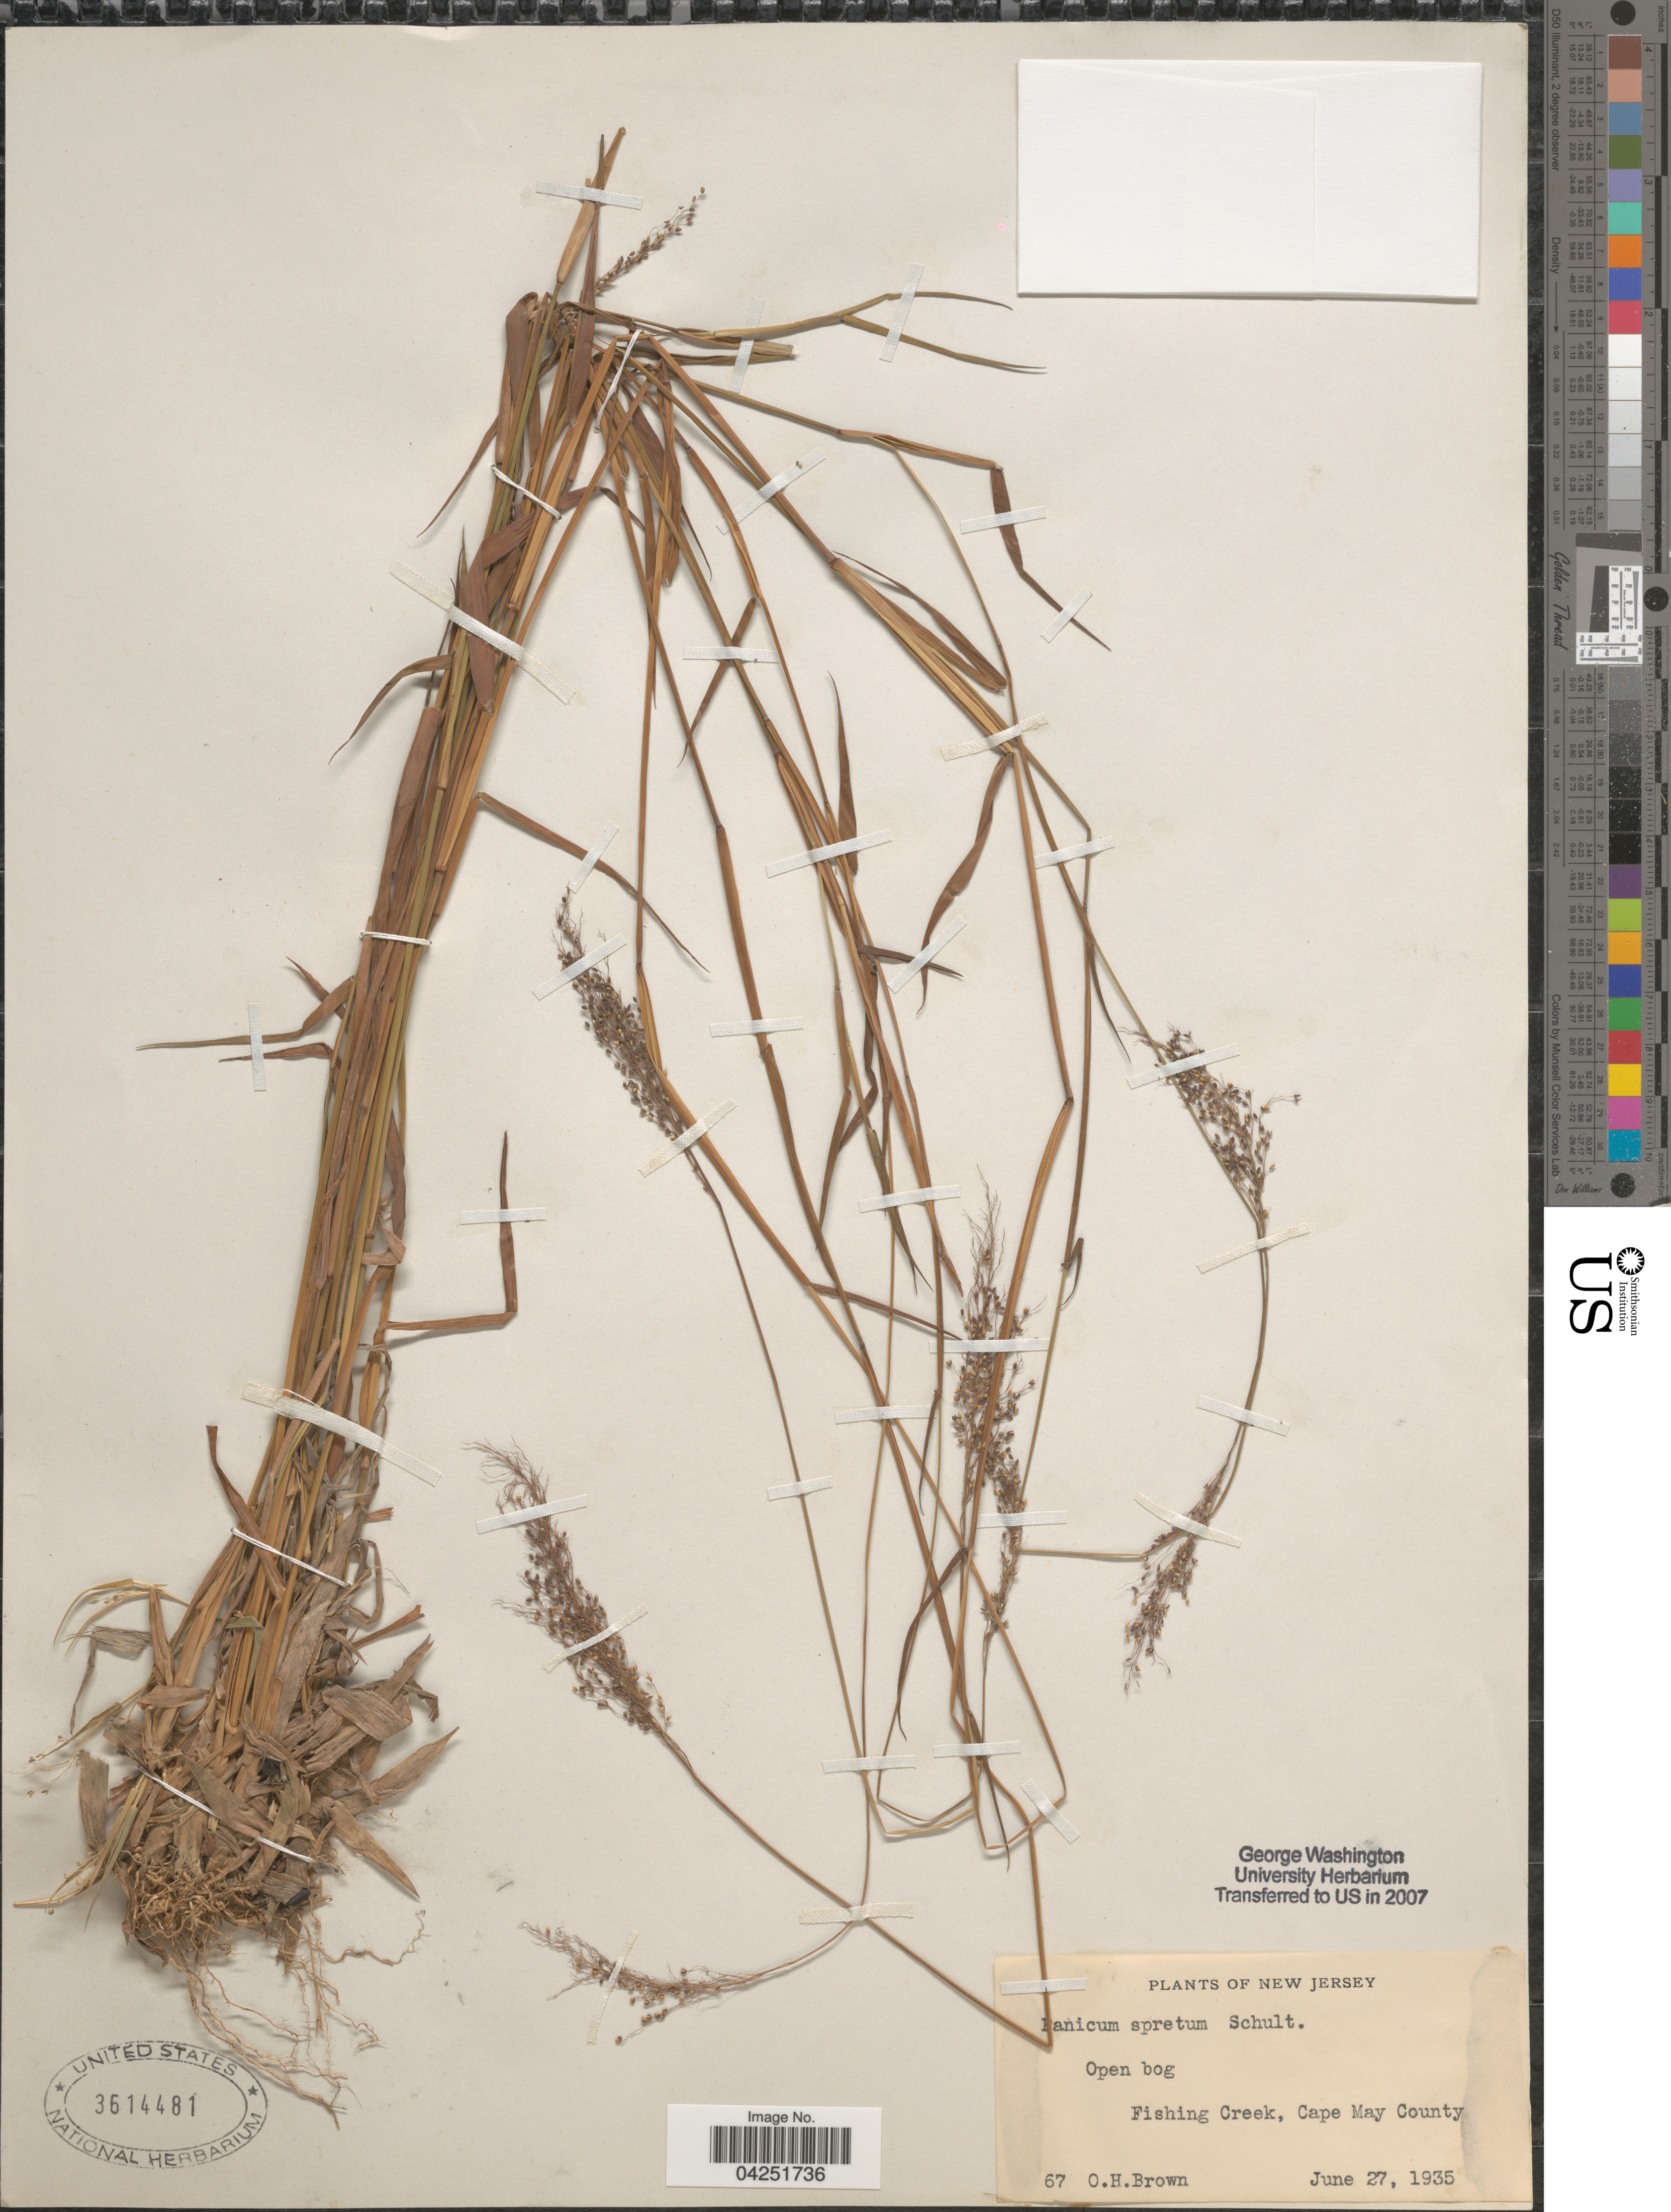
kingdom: Plantae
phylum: Tracheophyta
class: Liliopsida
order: Poales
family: Poaceae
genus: Dichanthelium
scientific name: Dichanthelium acuminatum var. densiflorum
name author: (Rand & Redfield) Gould & C.A. Clark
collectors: O. Brown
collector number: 67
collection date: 1935-06-27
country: United States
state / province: New Jersey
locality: Fishing Creek, Cape May County.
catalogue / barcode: US 3614481